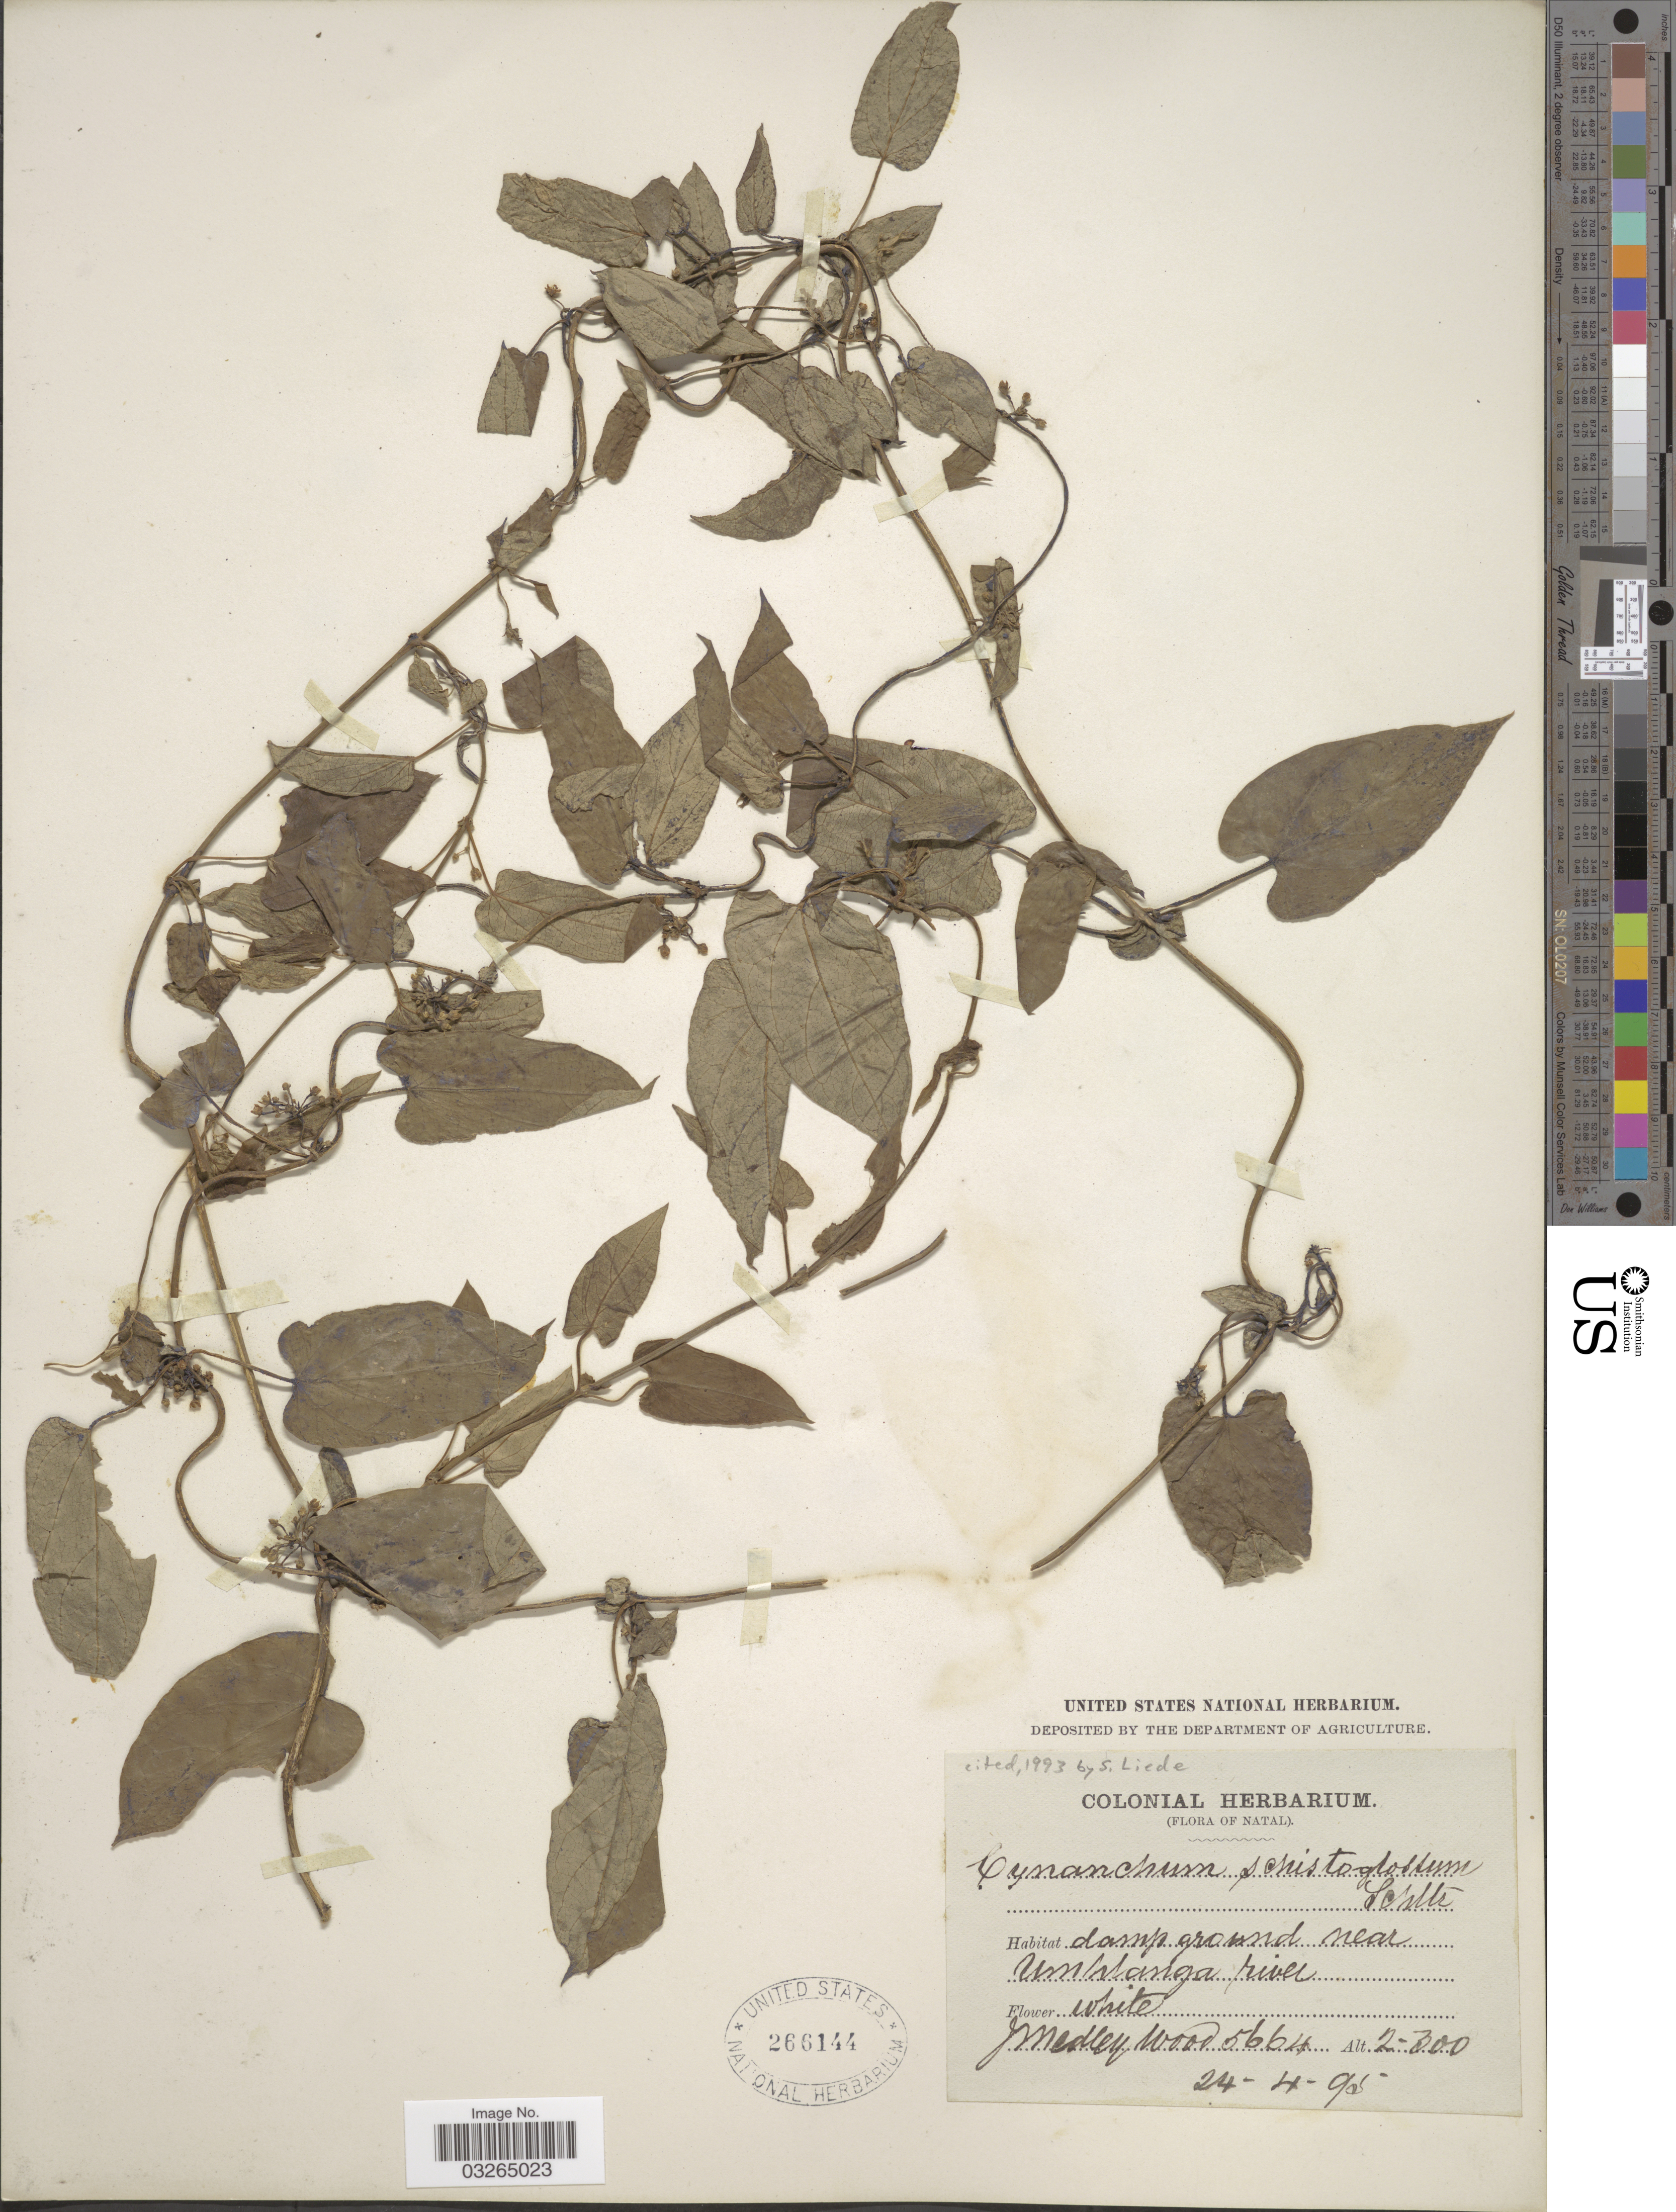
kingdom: Plantae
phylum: Tracheophyta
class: Magnoliopsida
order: Gentianales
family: Apocynaceae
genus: Cynanchum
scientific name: Cynanchum schistoglossum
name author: Schltr.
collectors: J. M. Wood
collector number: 5664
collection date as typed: Transcribed d/m/y: 24/4/95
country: South Africa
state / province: KwaZulu-Natal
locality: Natal. Near Umhlanga river.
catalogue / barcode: US 266144